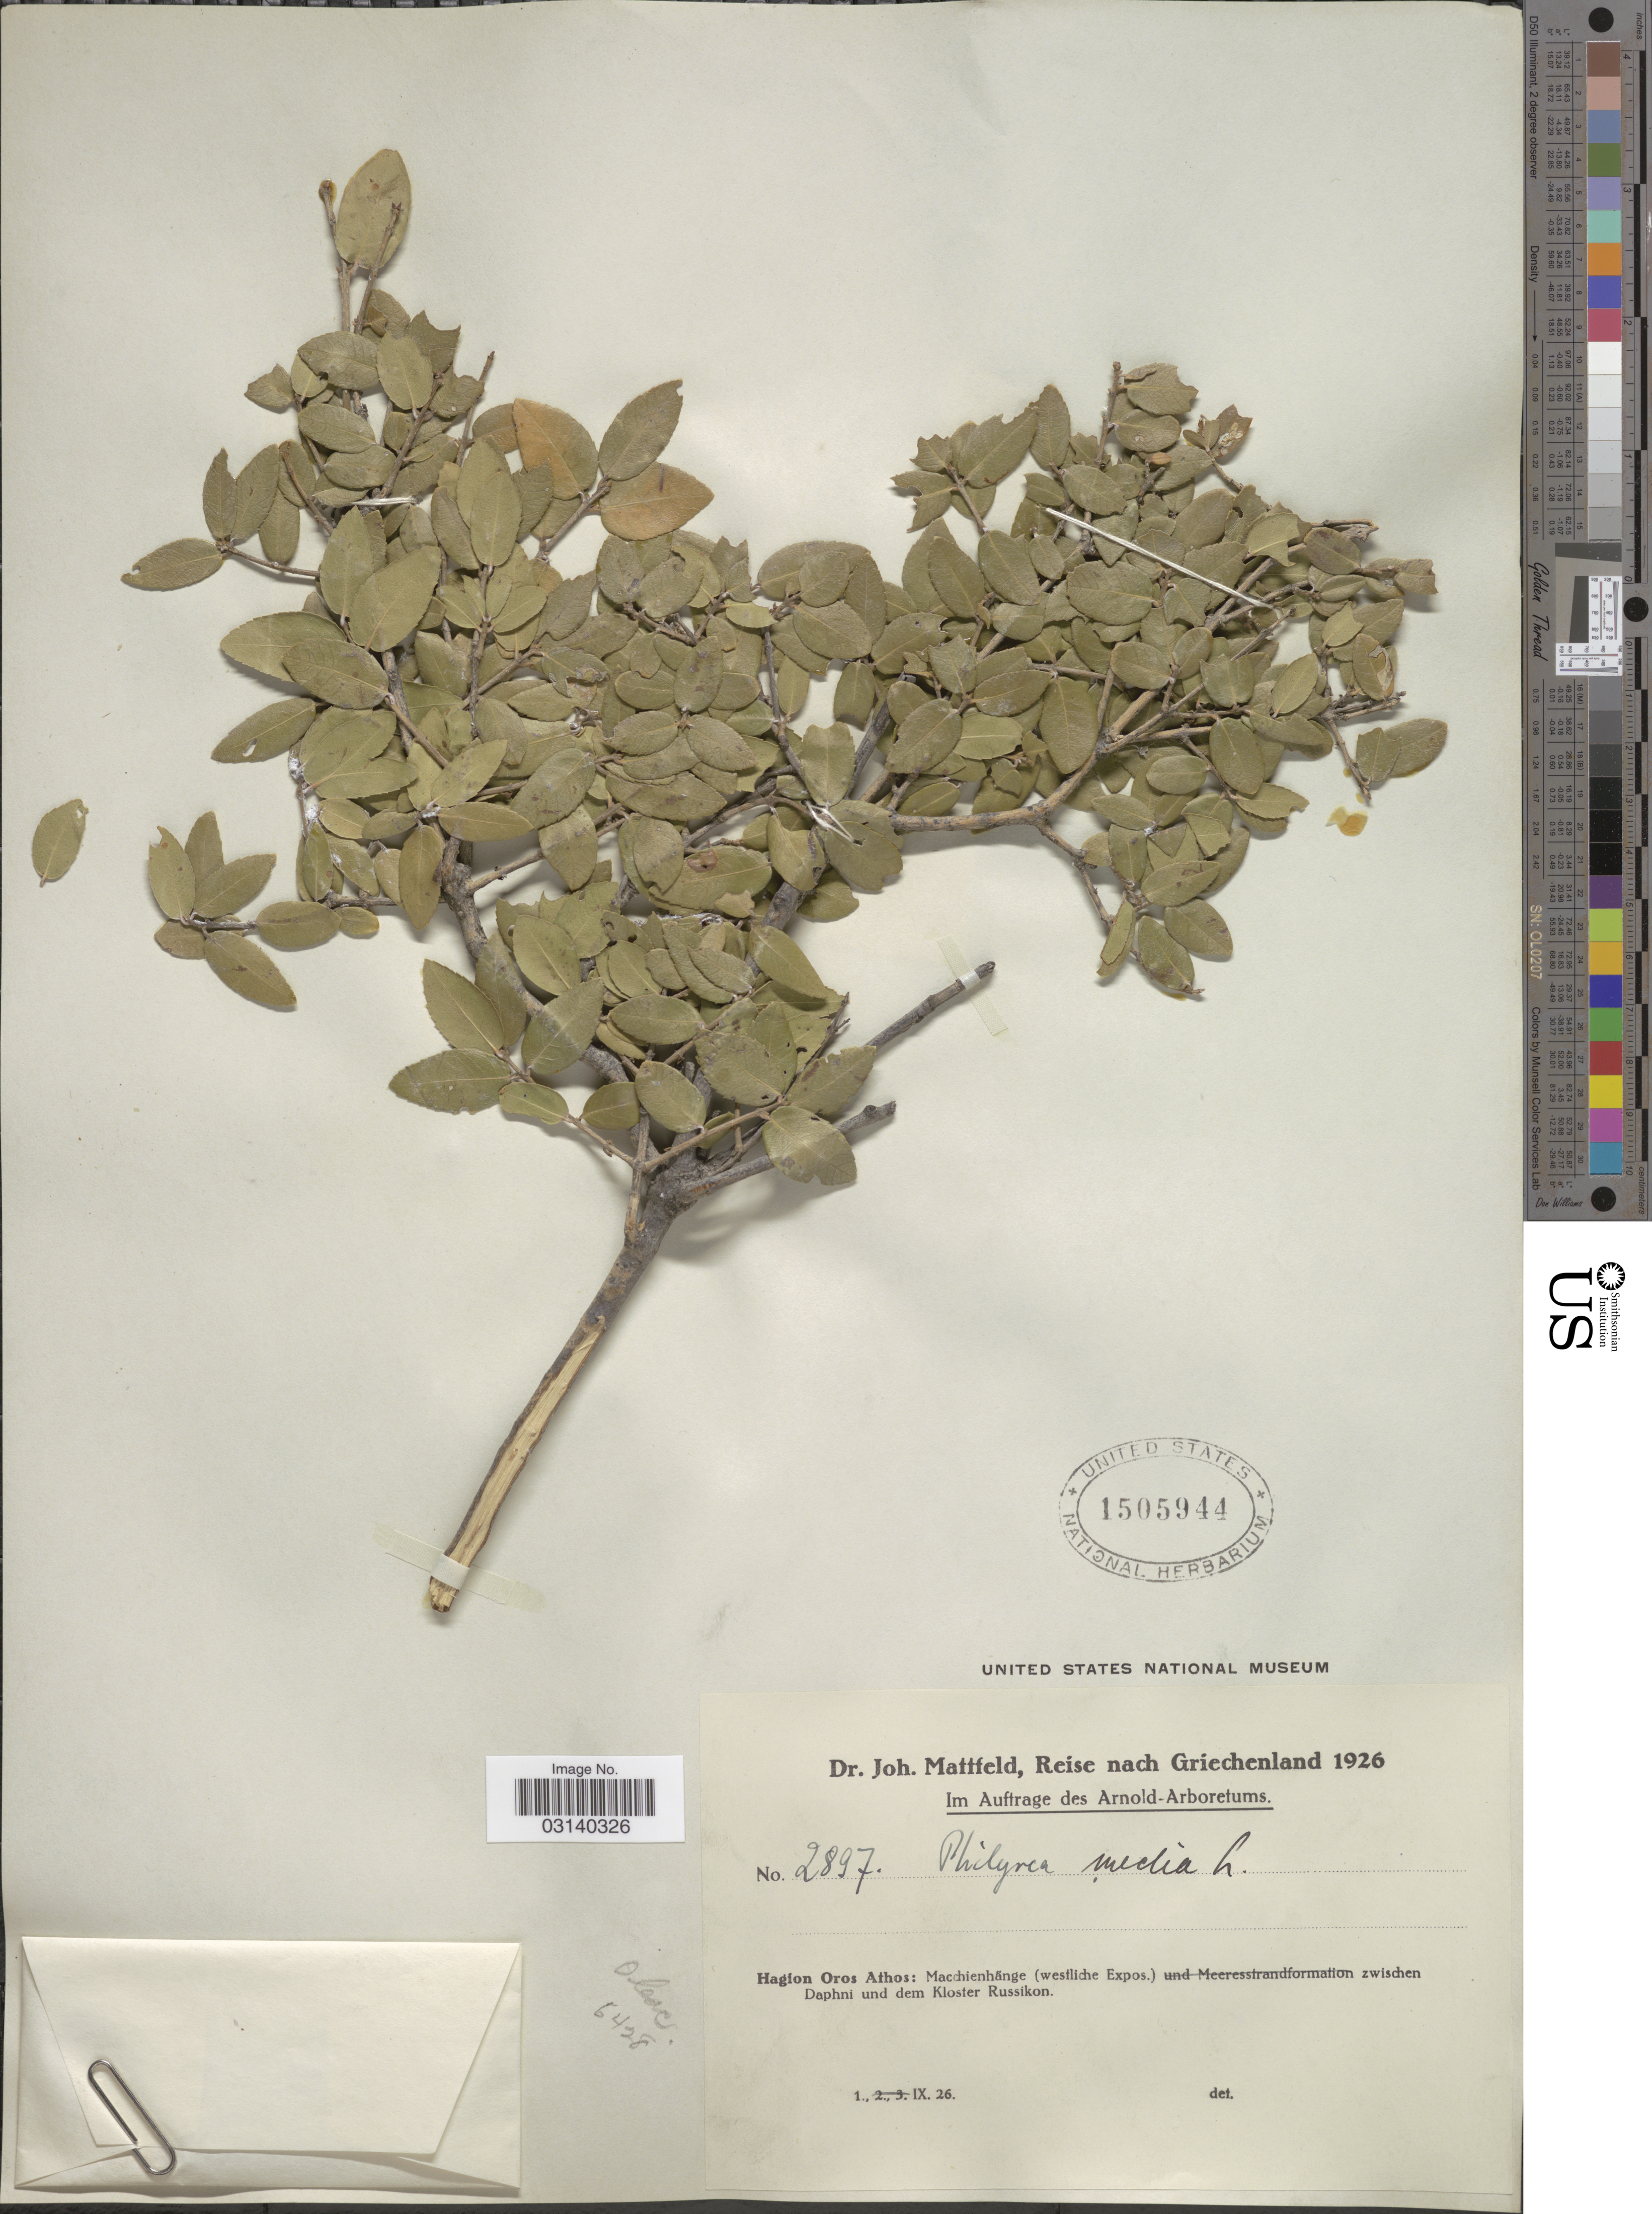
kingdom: Plantae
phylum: Tracheophyta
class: Magnoliopsida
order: Lamiales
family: Oleaceae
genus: Phillyrea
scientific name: Phillyrea media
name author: L.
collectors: J. Mattfeld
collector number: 2897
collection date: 1926-09-01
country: Greece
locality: Griechenland. Hagion Oros Athos: Macchienhänge (westliche Expos.) zwischen Daphni und dem Kloster Russikon.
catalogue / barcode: US 1505944